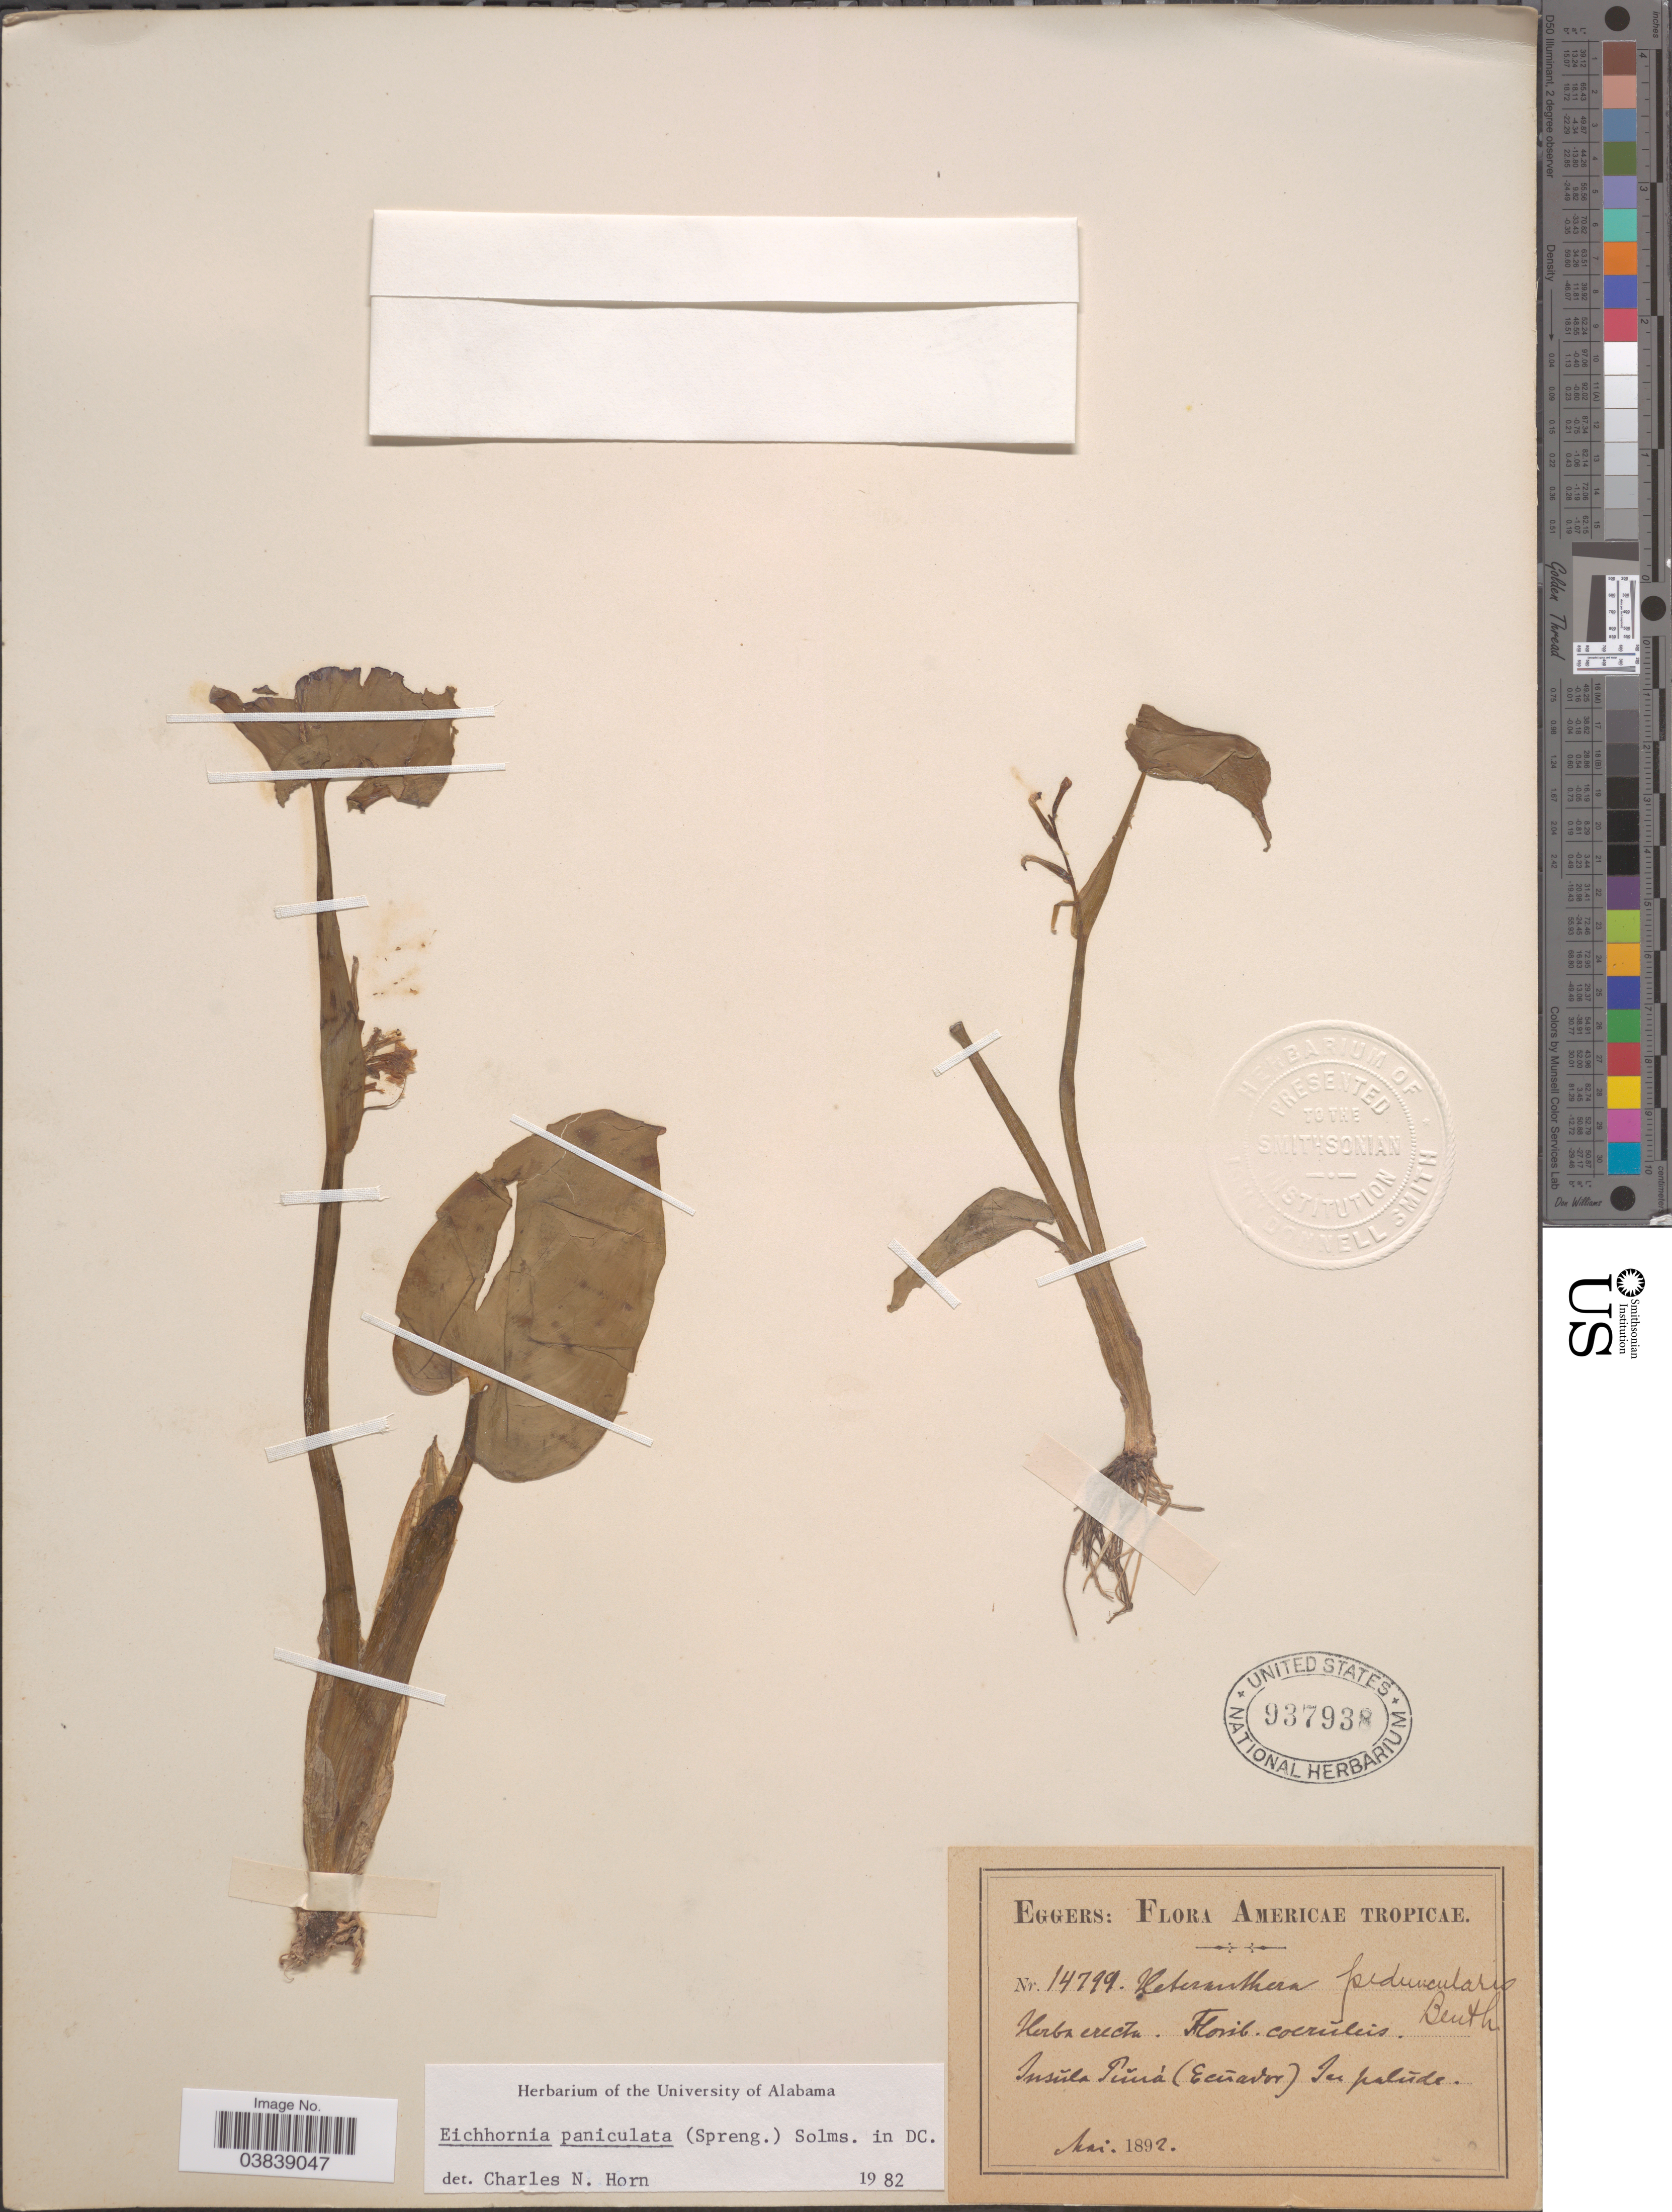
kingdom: Plantae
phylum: Tracheophyta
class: Liliopsida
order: Commelinales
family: Pontederiaceae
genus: Eichhornia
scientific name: Eichhornia paniculata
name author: Solms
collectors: -. Eggers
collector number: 14799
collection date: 1892-05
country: Ecuador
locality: Insŭla Pinta.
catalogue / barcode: US 937938